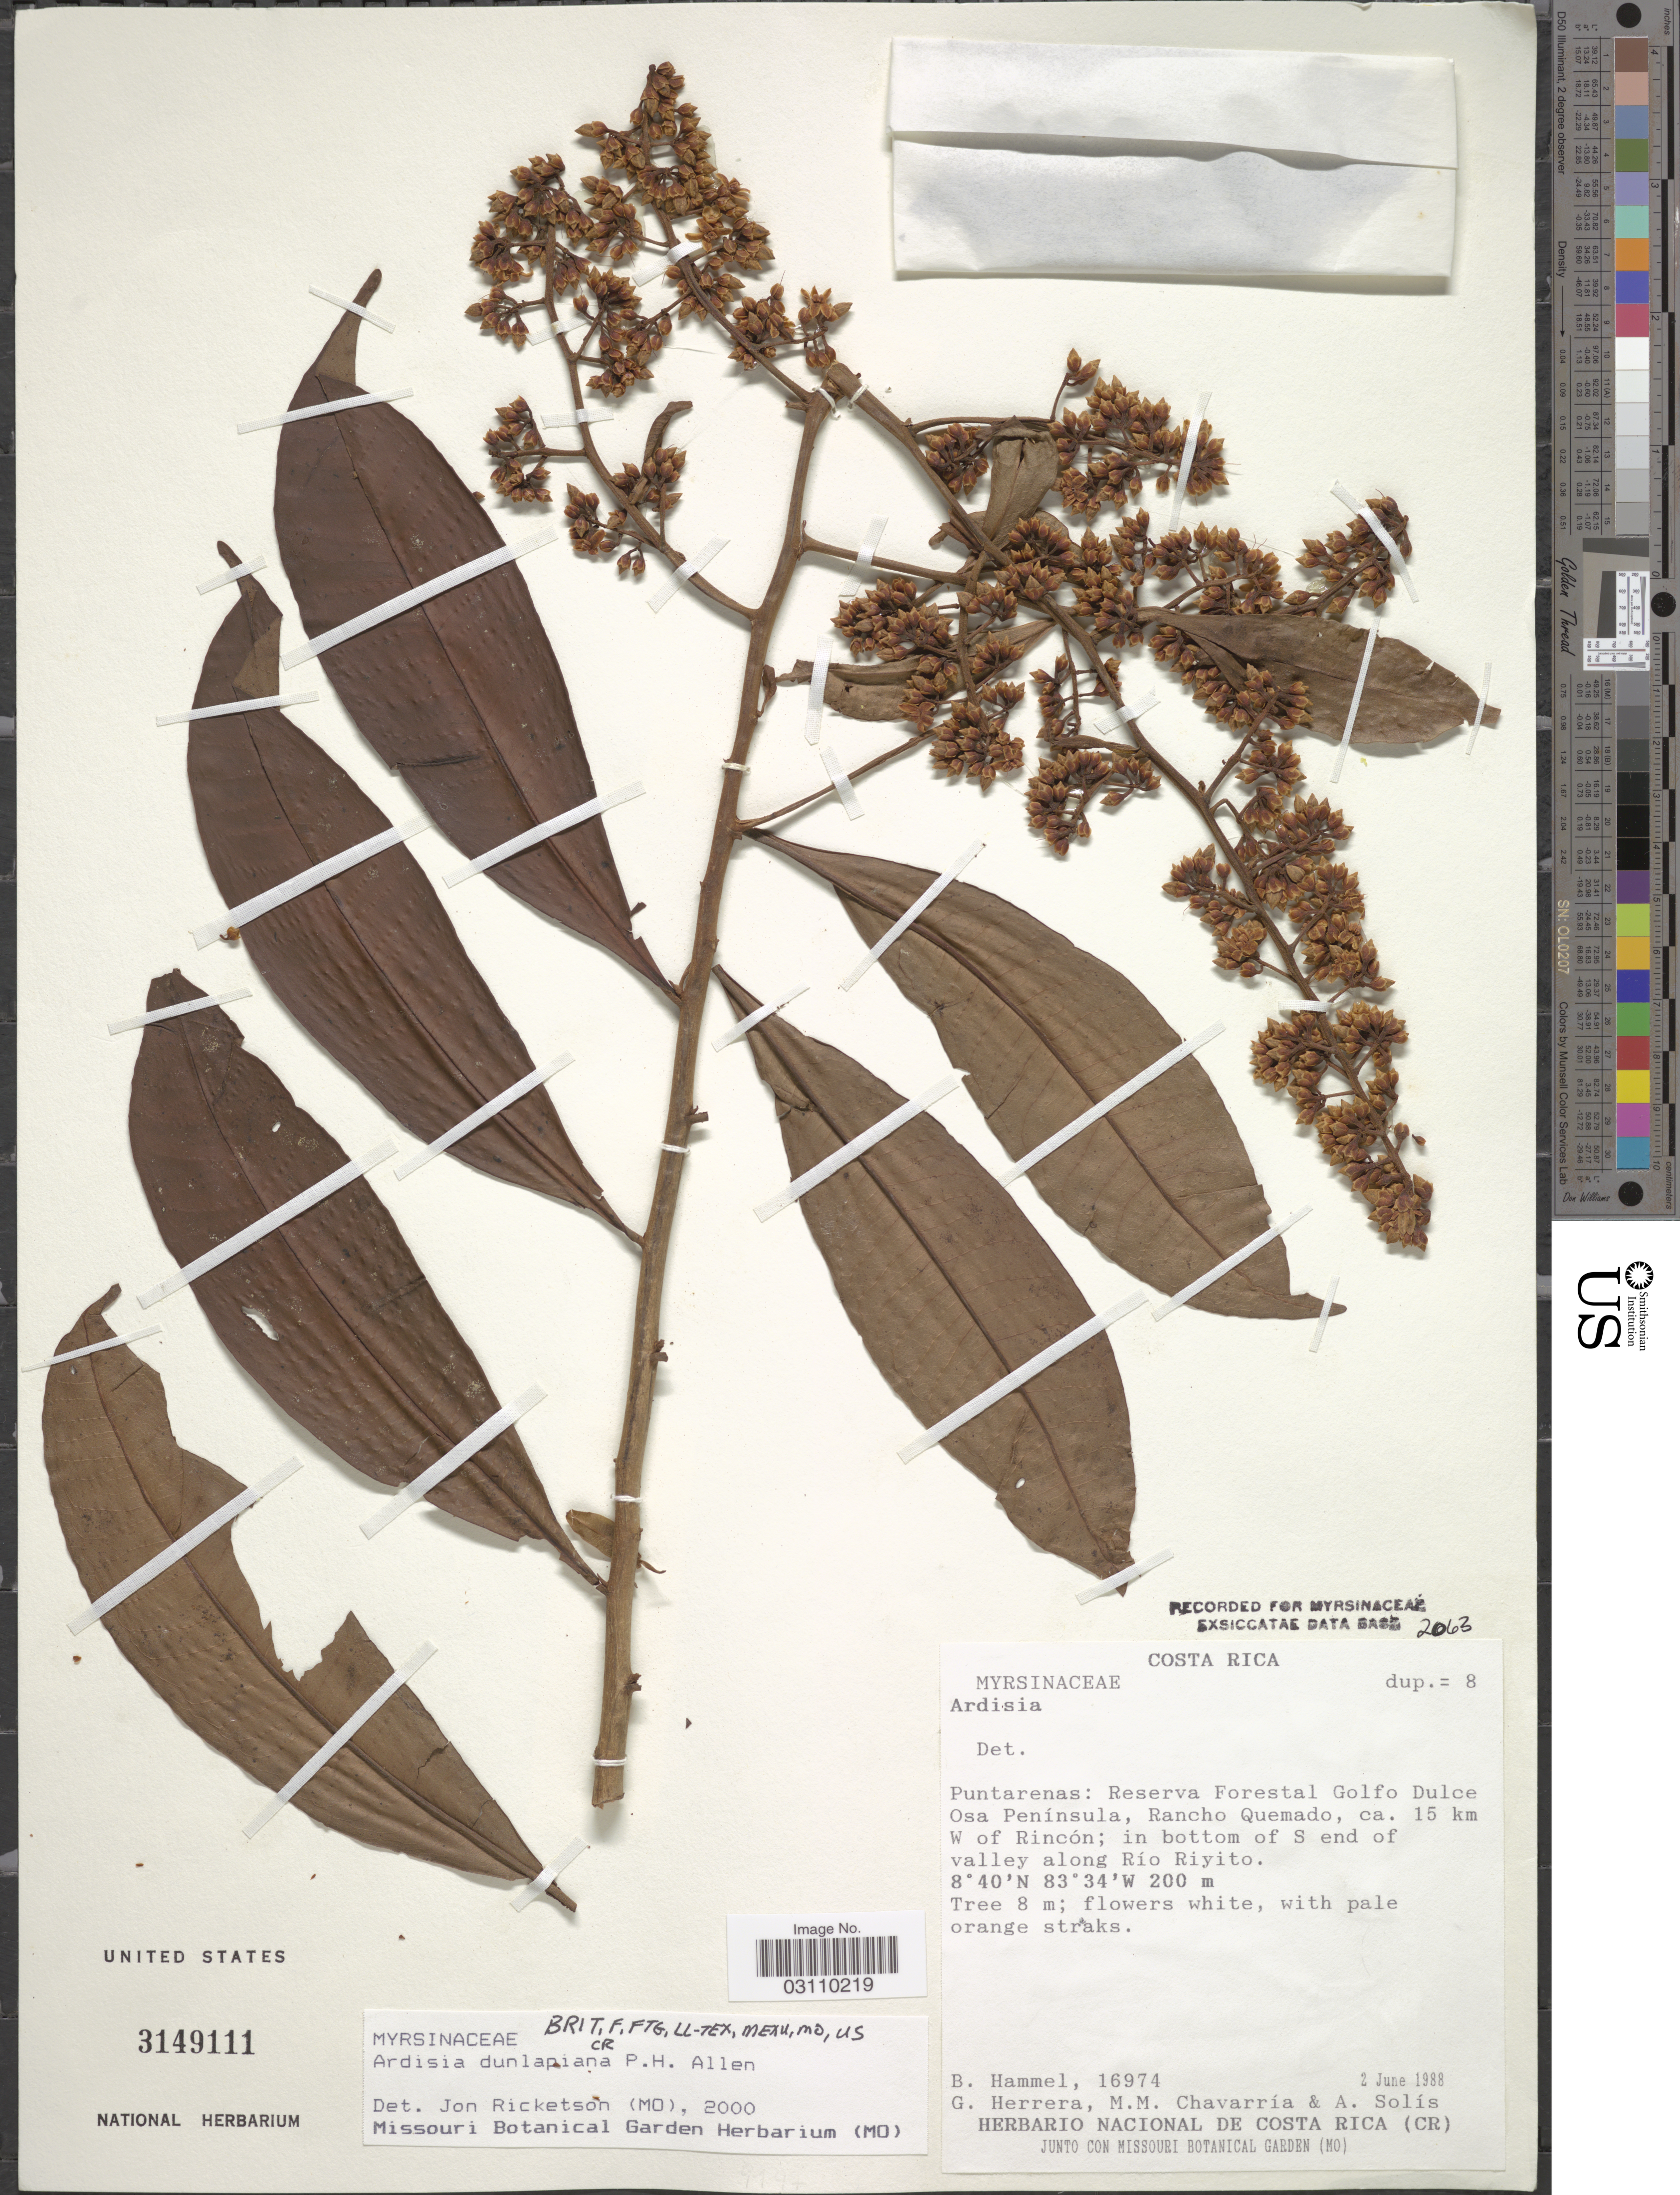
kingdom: Plantae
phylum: Tracheophyta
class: Magnoliopsida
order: Ericales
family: Primulaceae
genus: Ardisia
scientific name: Ardisia dunlapiana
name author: P.H. Allen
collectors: B. Hammel, G. Herrera, M. Chavarría & A. Solis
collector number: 16974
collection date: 1988-06-02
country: Costa Rica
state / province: Puntarenas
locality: Reserva Forestal Golfo Dulce Osa Península, Rancho Quemado, ca.15 km W of Rincón; in bottom of S end of valley along Río Riyito.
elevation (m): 200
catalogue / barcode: US 3149111